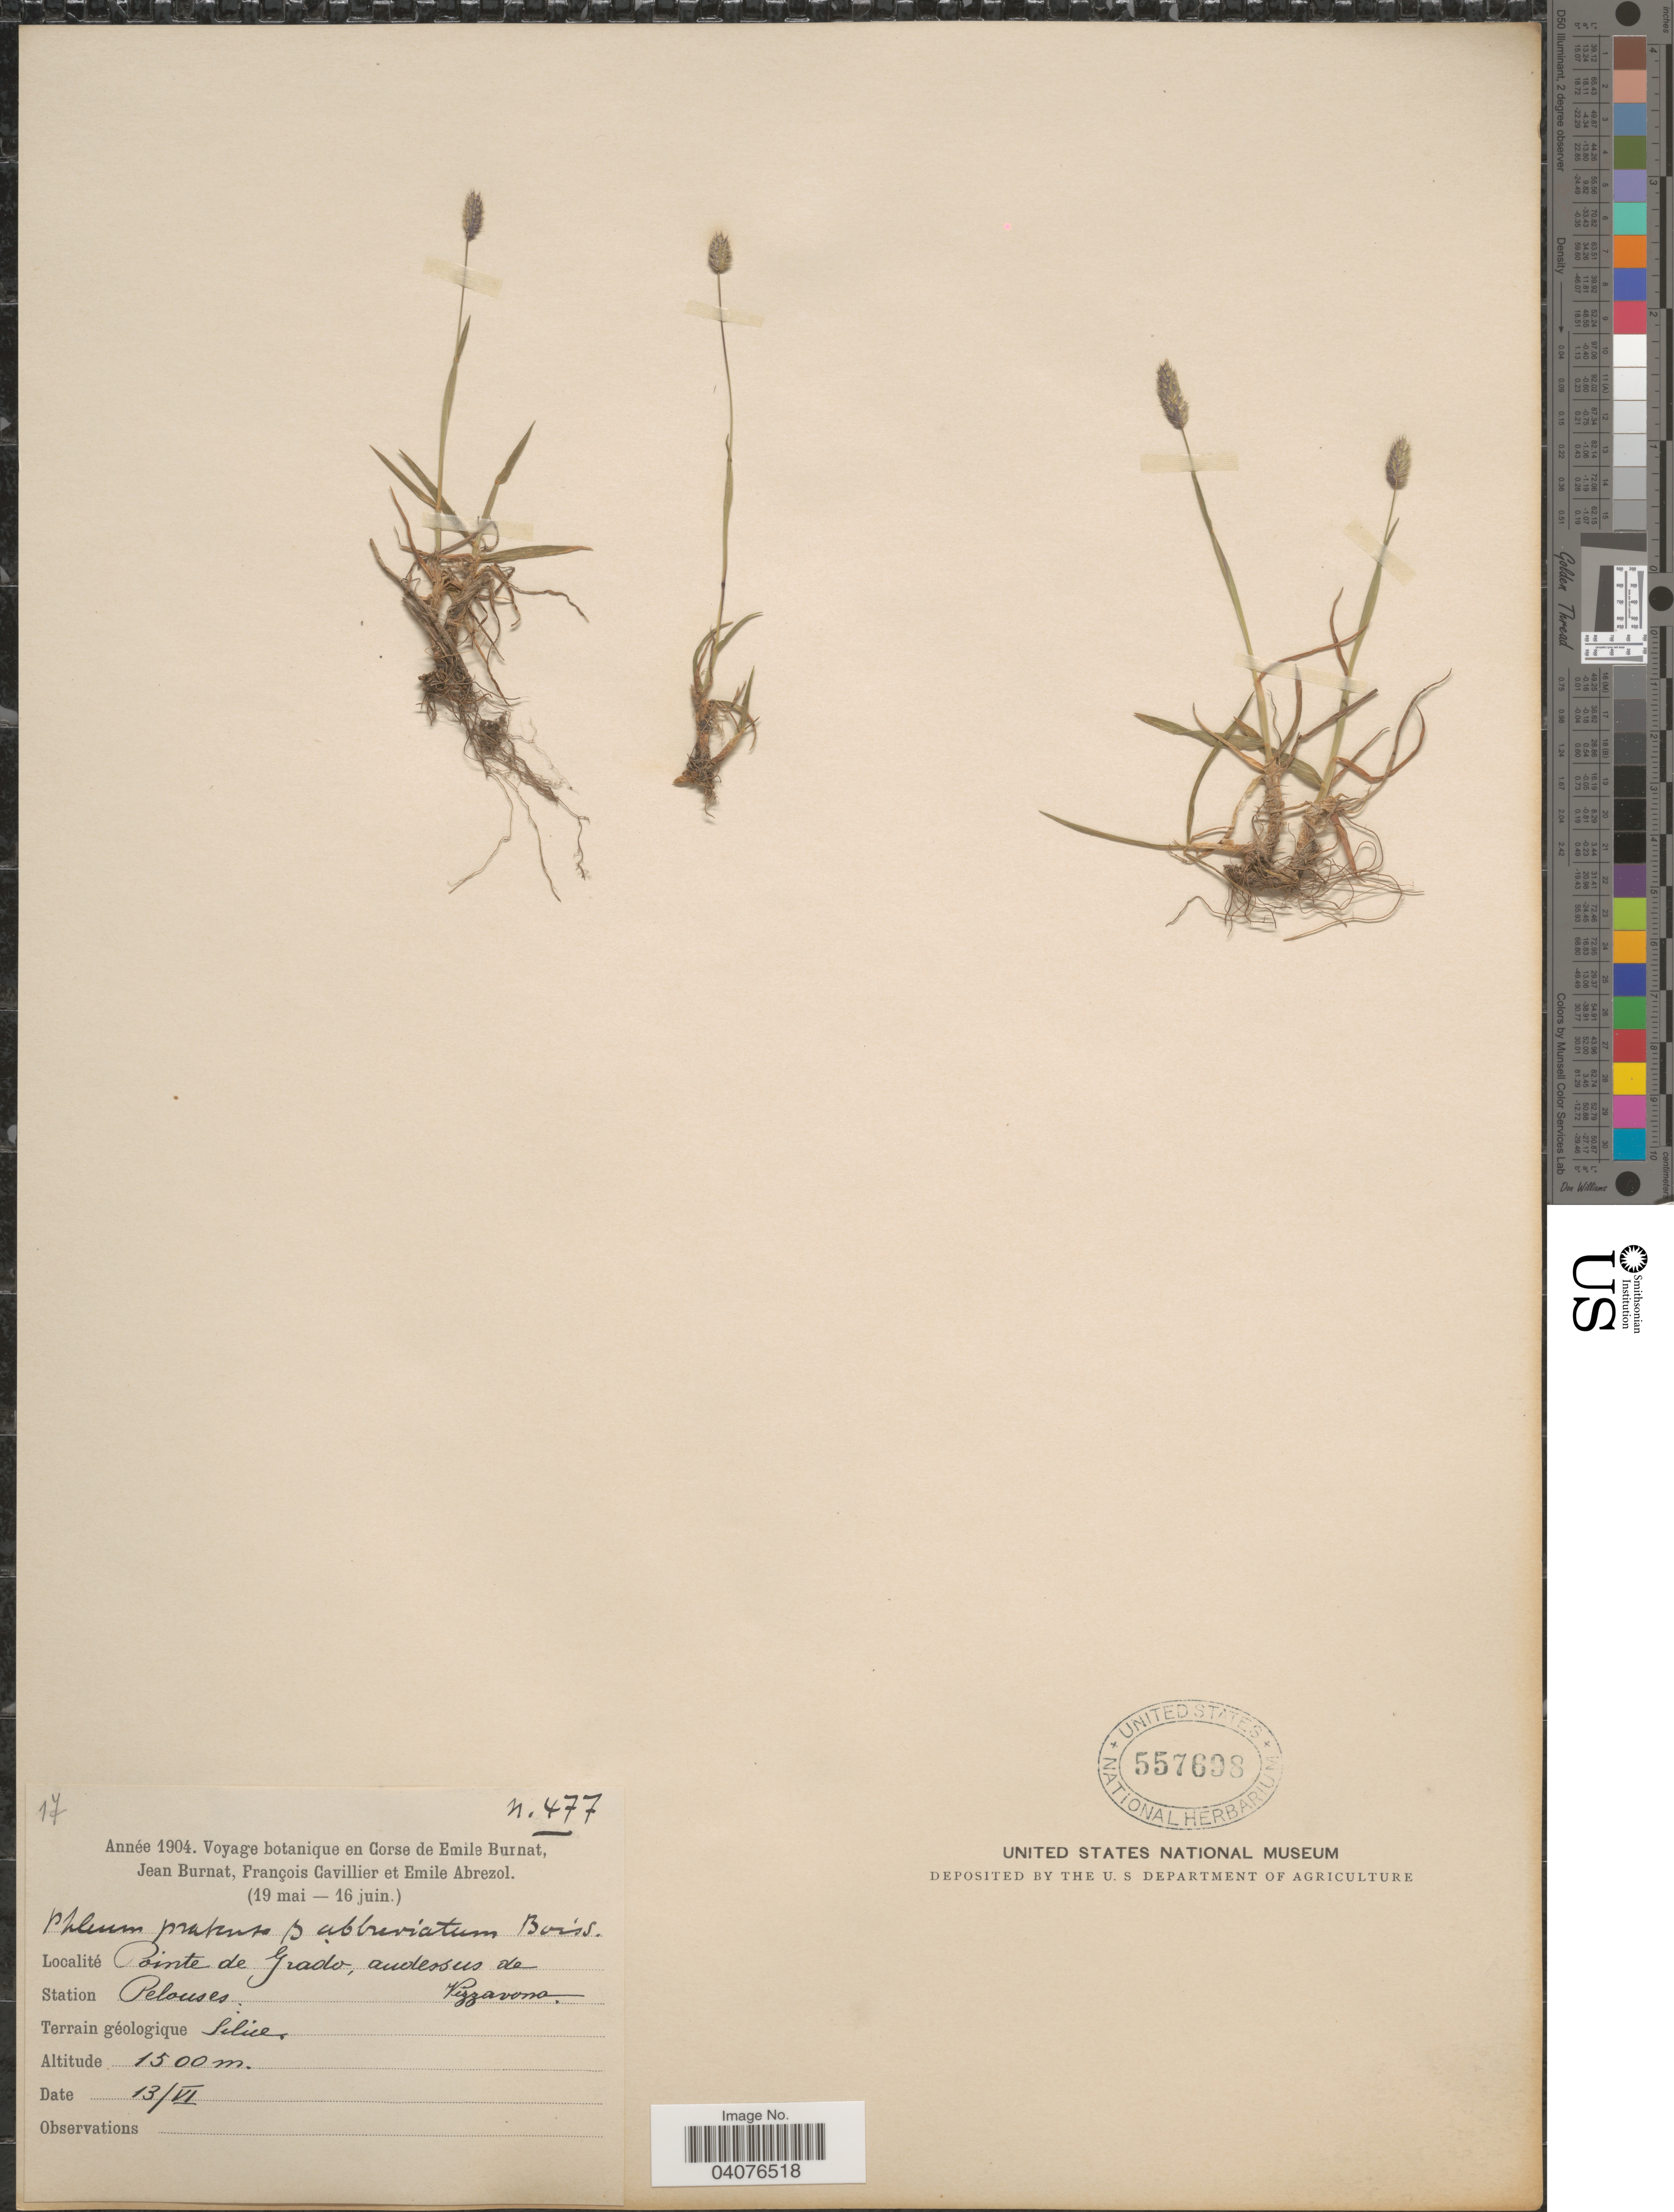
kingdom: Plantae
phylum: Tracheophyta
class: Liliopsida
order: Poales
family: Poaceae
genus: Phleum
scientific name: Phleum pratense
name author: L.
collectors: E. Burnat, Burnat, J., F. Cavillier & E. Abrezol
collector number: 477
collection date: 1904-06-13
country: France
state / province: Corsica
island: Corse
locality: Pointe de Grado, audessus de Vizzavona. Silice. Voyage botanique en Corse.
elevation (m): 1500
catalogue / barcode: US 557698